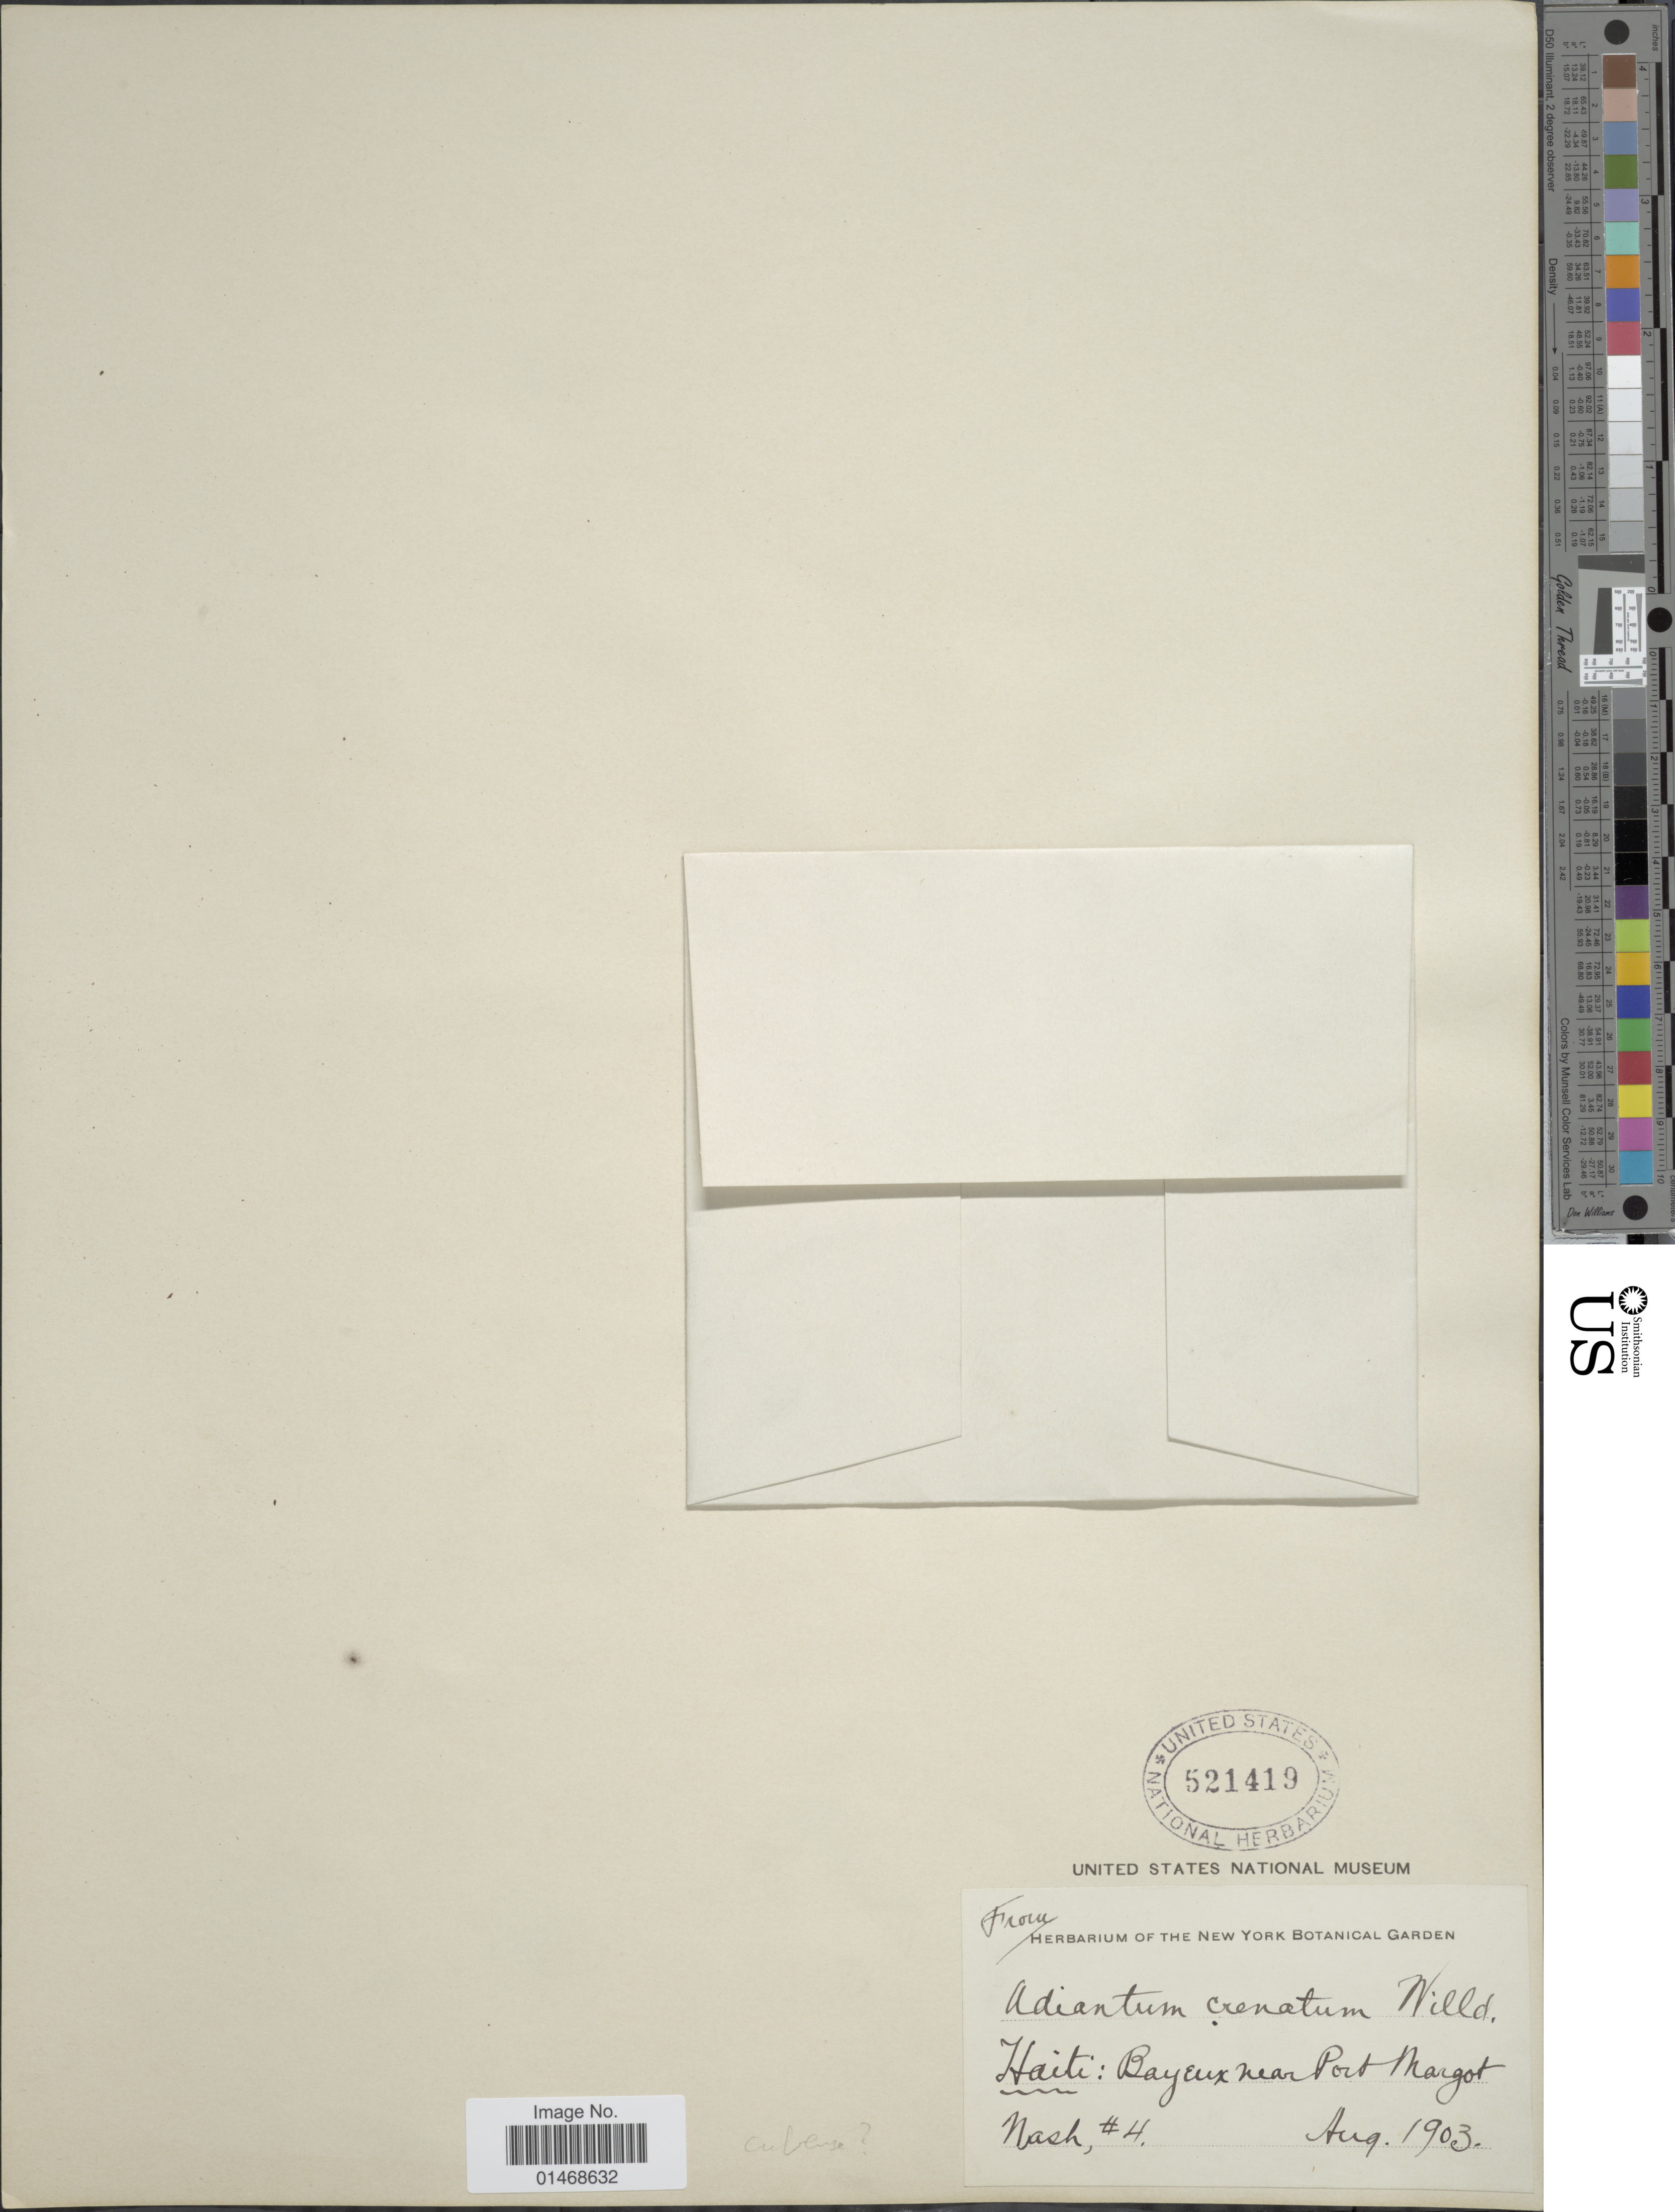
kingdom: Plantae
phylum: Tracheophyta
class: Polypodiopsida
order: Polypodiales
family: Pteridaceae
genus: Adiantum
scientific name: Adiantum cubense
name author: Hook.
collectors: -- Nash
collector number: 4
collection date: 1903-08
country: Haiti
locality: Bayeux near Port Margot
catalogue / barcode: US 521419